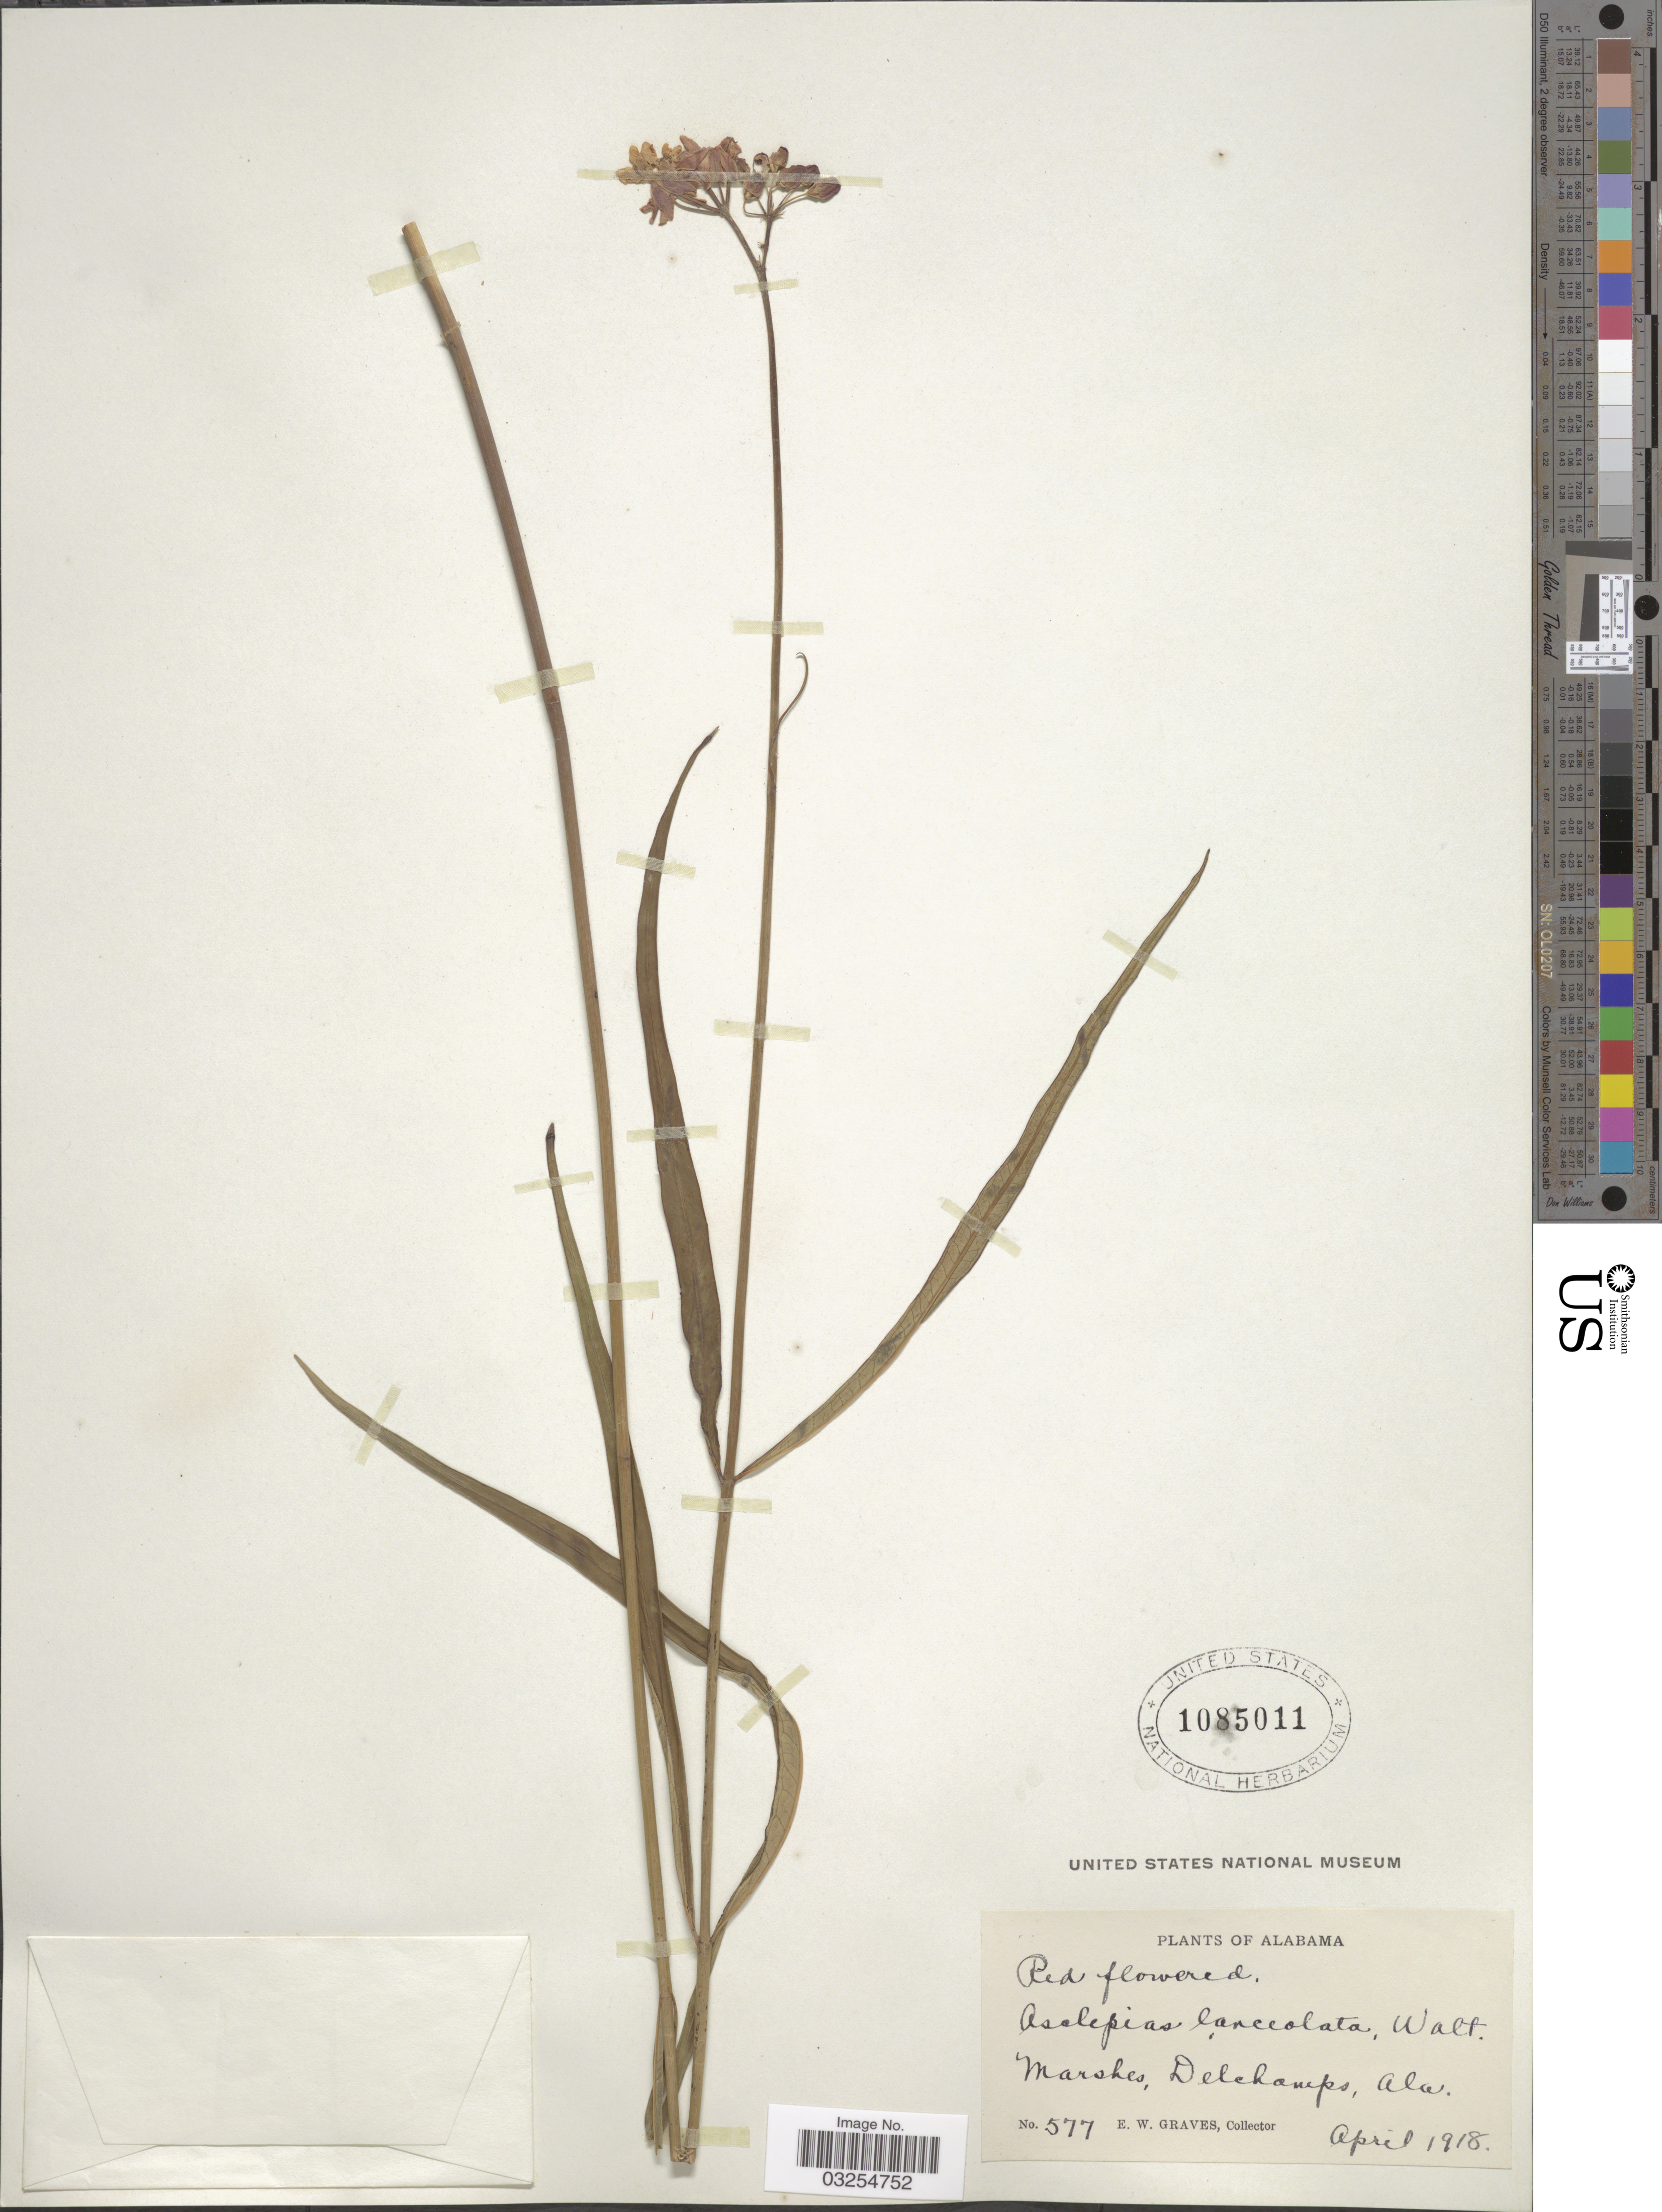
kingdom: Plantae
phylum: Tracheophyta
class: Magnoliopsida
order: Gentianales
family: Apocynaceae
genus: Asclepias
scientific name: Asclepias lanceolata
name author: Walter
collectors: E. Graves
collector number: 577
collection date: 1918-04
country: United States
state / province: Alabama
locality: Marshes, Delchamps.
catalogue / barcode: US 1085011